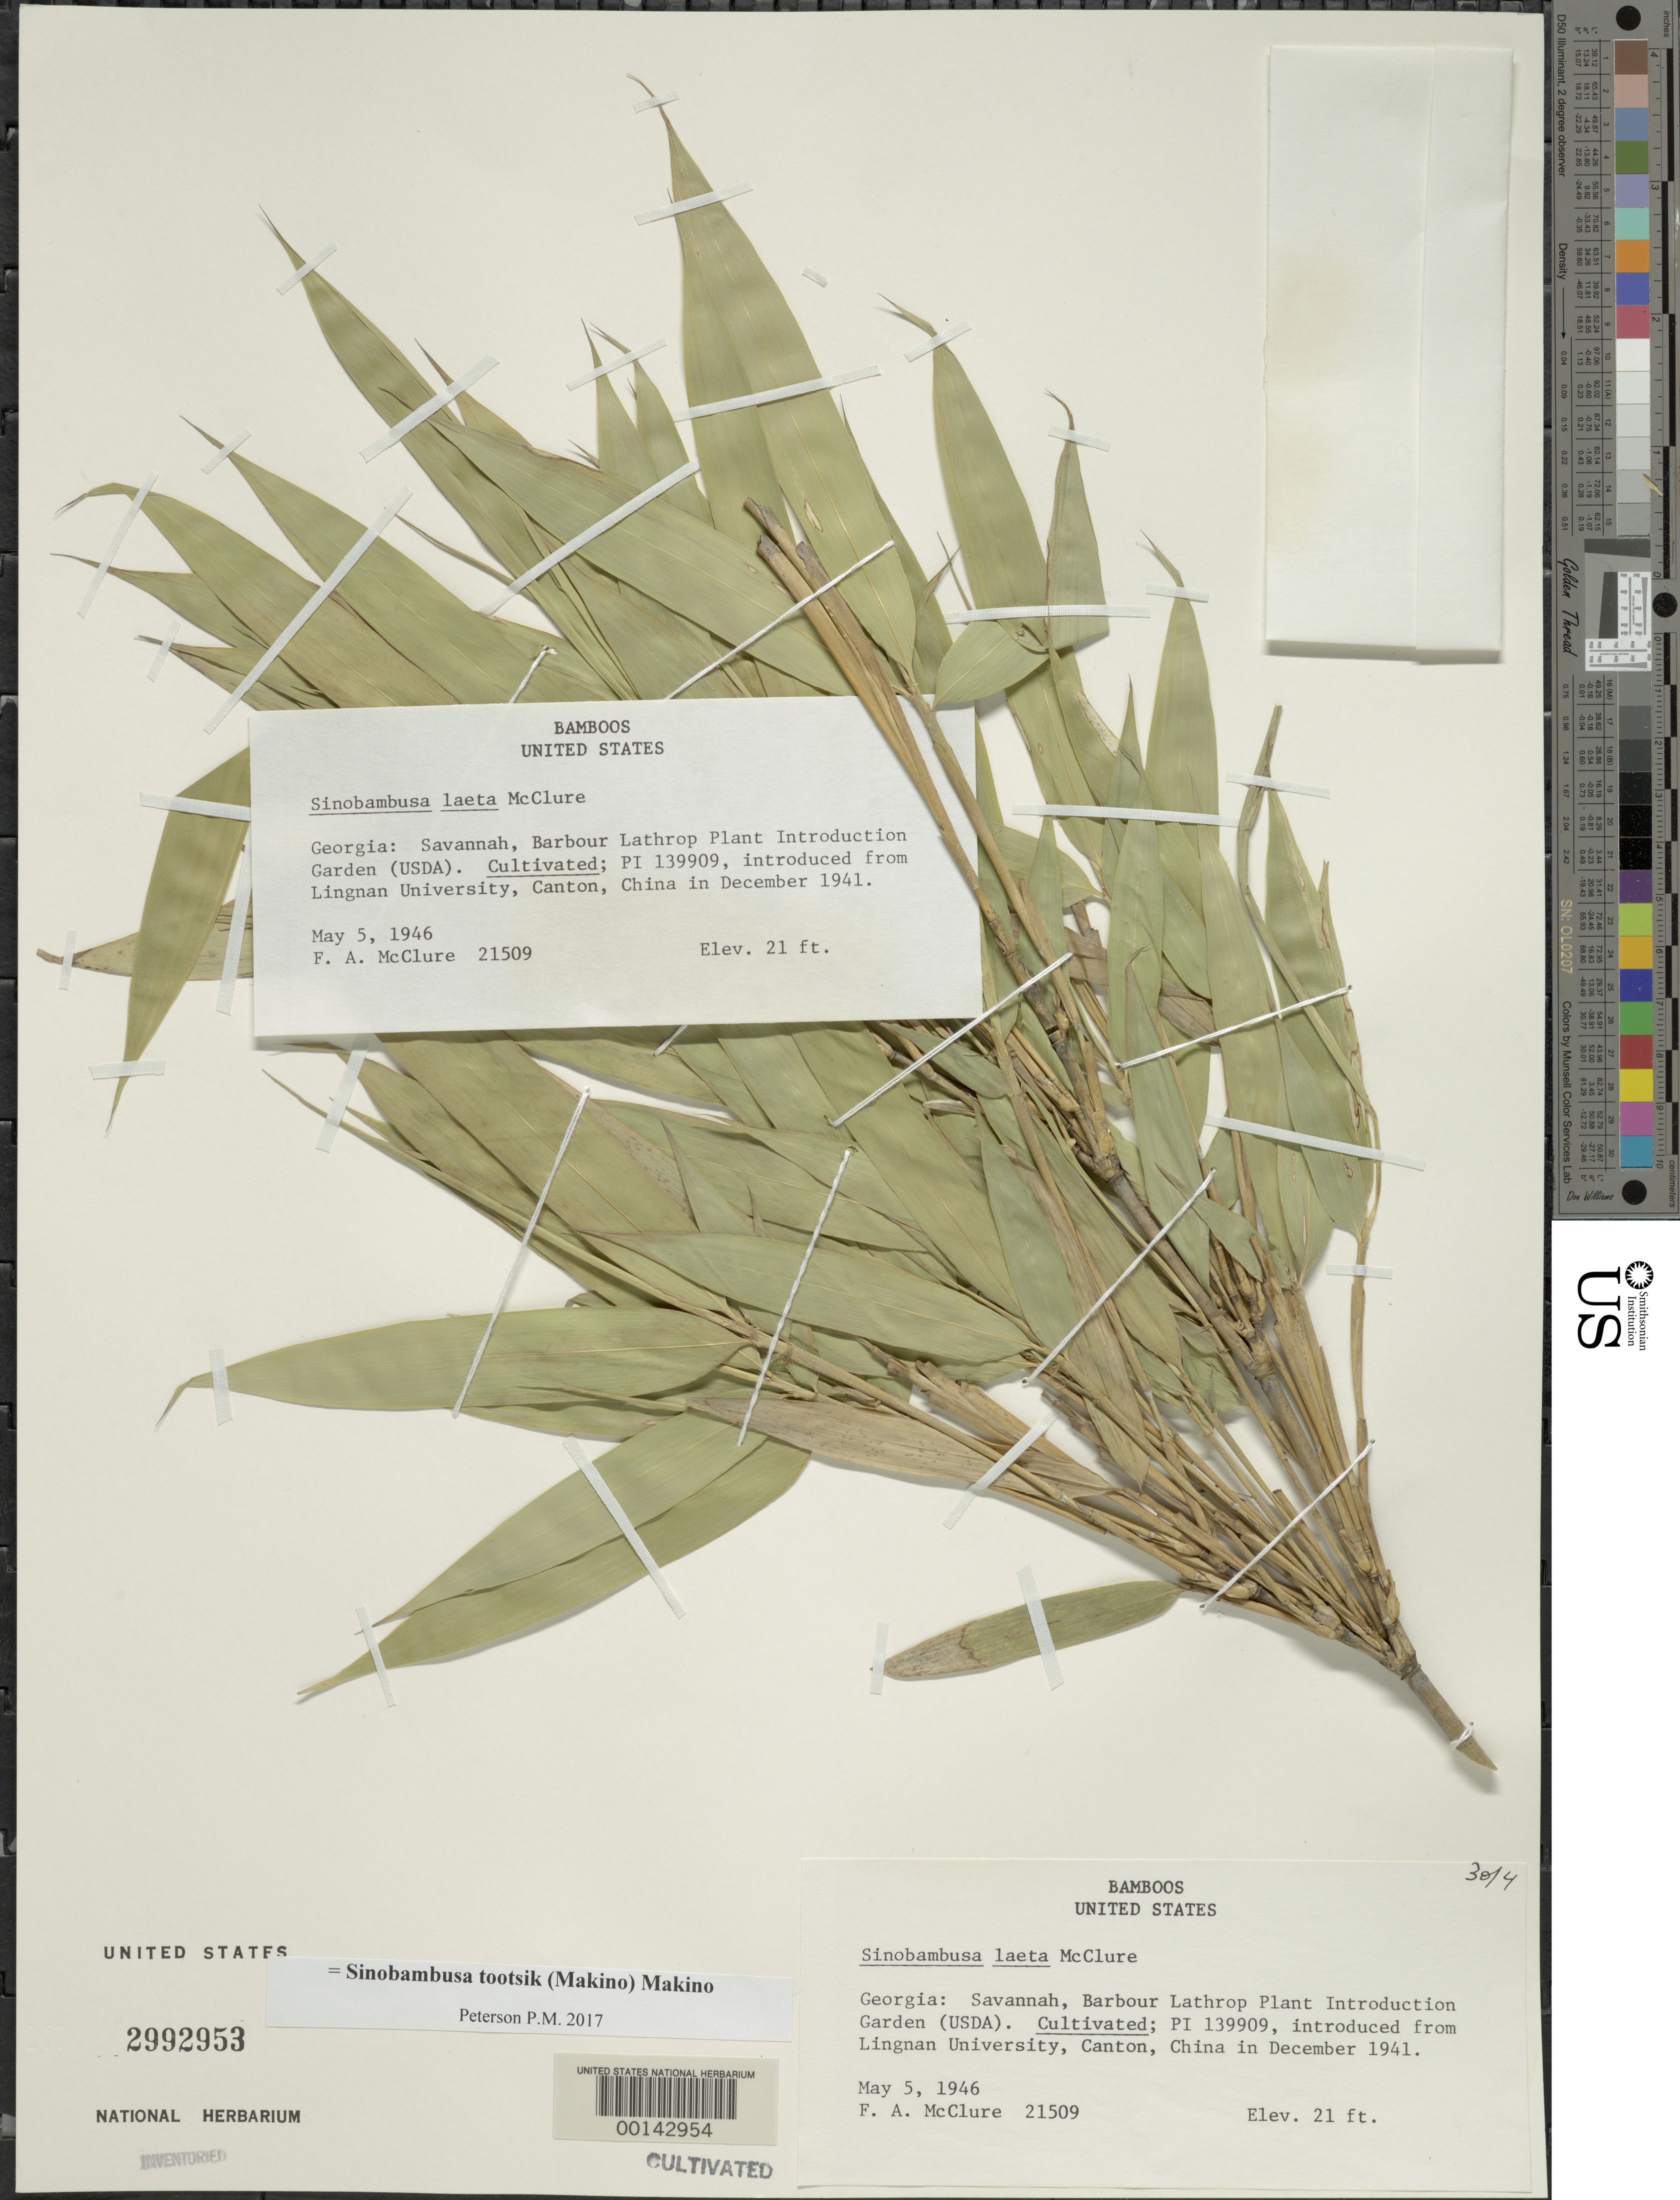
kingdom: Plantae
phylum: Tracheophyta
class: Liliopsida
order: Poales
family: Poaceae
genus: Sinobambusa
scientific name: Sinobambusa tootsik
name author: Makino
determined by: Poaceae Reorganization Project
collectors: F. A. McClure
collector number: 21509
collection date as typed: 05 May 1946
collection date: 1946-05-05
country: United States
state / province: Georgia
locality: Savannah, Barbour Lathrop Plant Introduction Garden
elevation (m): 6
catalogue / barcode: US 2992953